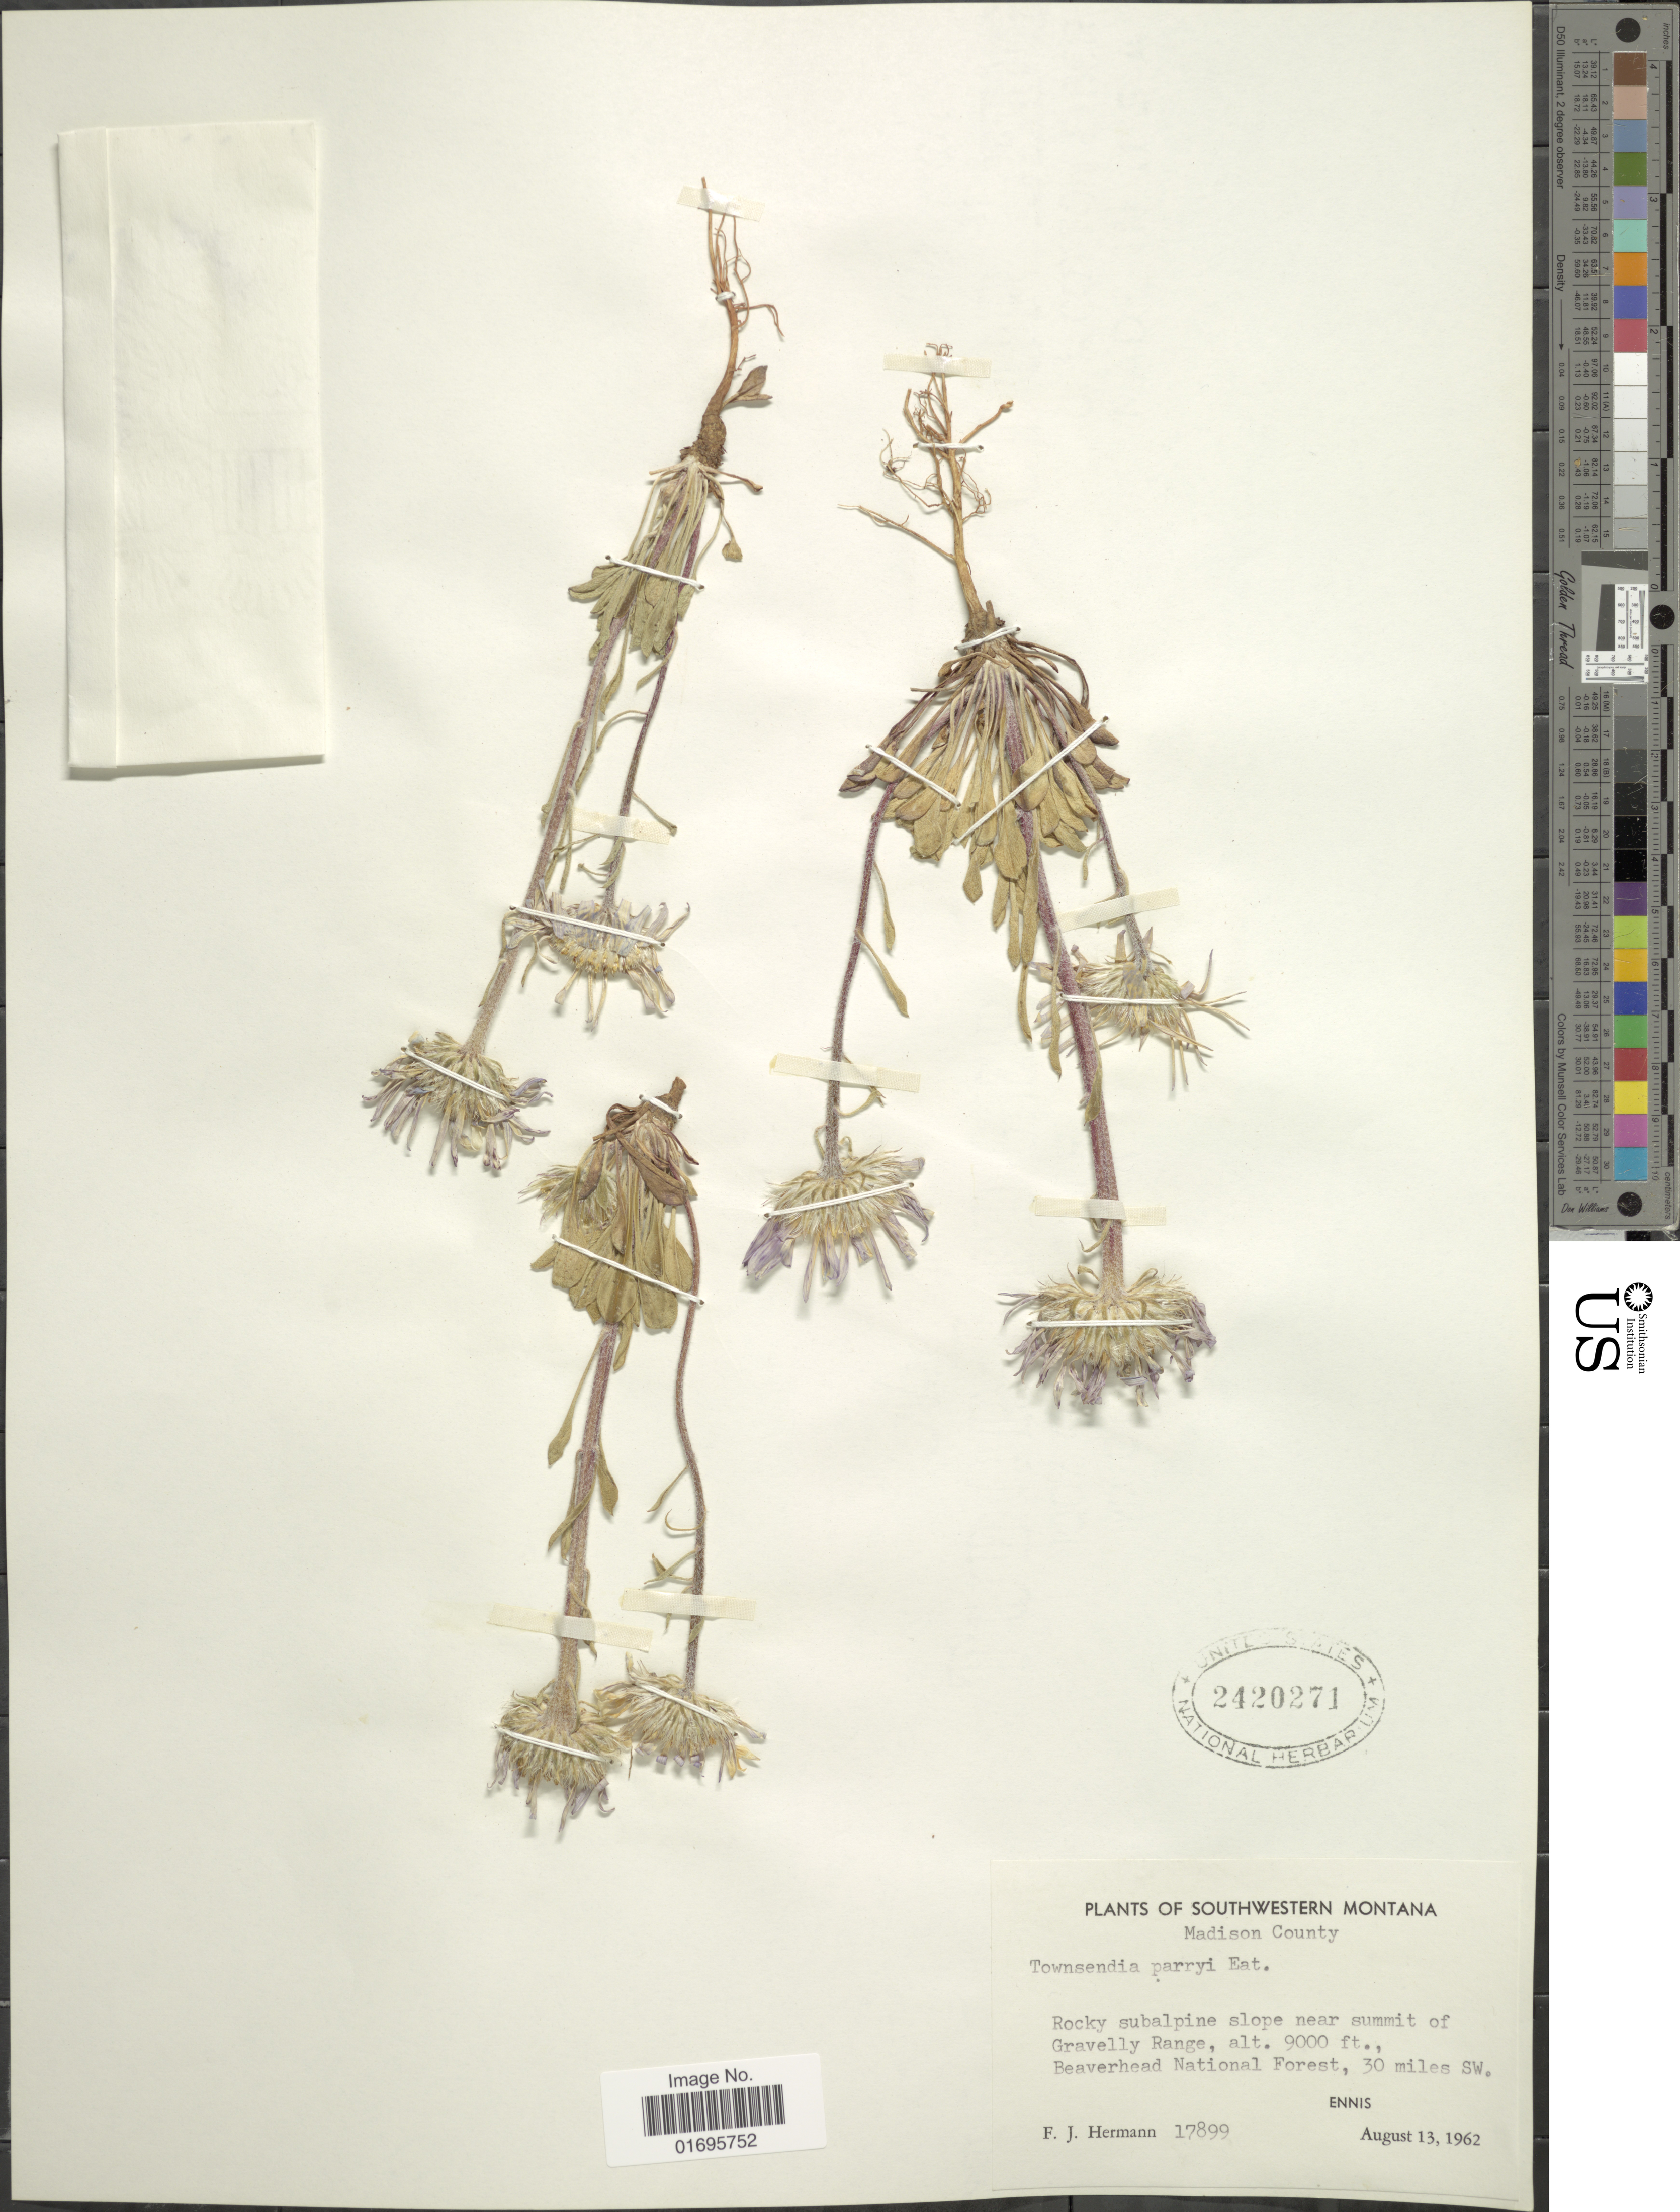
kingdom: Plantae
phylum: Tracheophyta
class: Magnoliopsida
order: Asterales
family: Asteraceae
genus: Townsendia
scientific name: Townsendia parryi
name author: D.C. Eaton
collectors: F. J. Hermann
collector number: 17899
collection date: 1962-08-13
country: United States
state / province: Montana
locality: Southwestern Montana. Madison County. Rocky subalpine slope near summit of Gravelly Range. Beaverhead National Forest, 30 miles SW. Ennis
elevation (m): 2743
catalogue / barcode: US 2420271